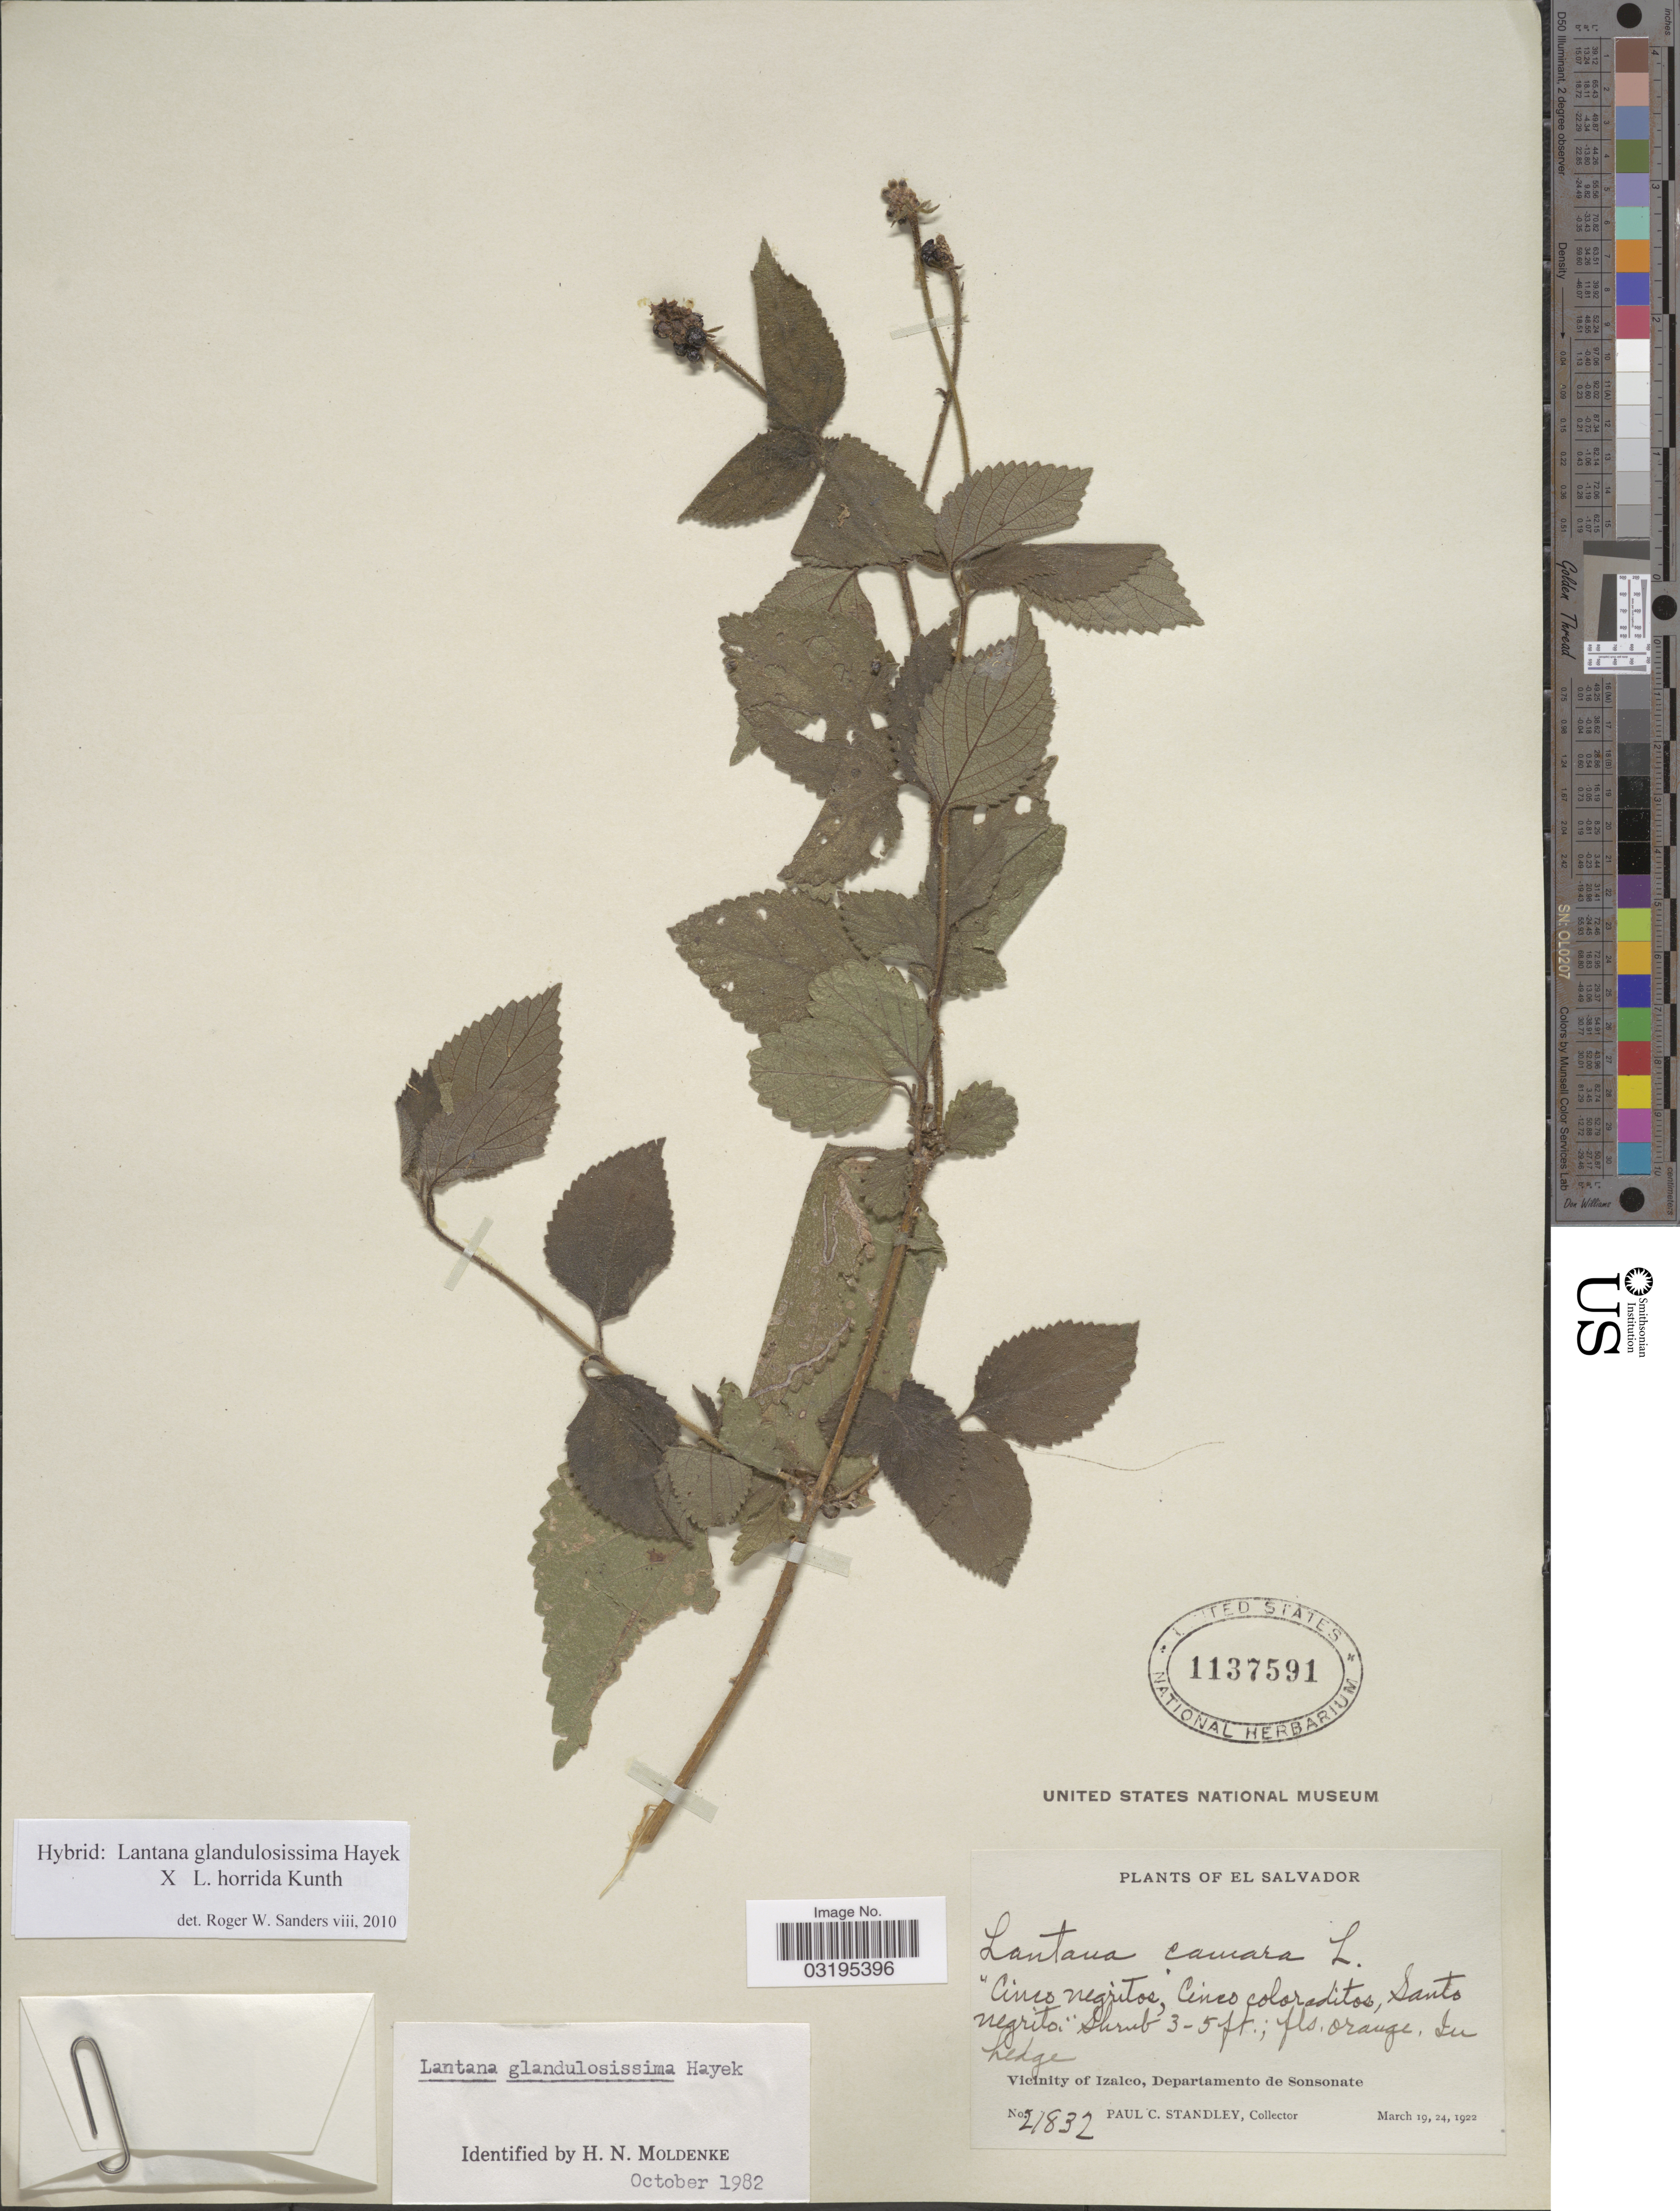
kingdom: Plantae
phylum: Tracheophyta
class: Magnoliopsida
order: Lamiales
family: Verbenaceae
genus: Lantana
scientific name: Lantana glandulosissima x L. horrida Kunth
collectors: P. C. Standley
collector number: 21832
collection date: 1922-03-19/1922-03-24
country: El Salvador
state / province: Sonsonate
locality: Vicinity of Izalco, Departamento de Sonsonate.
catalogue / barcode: US 1137591